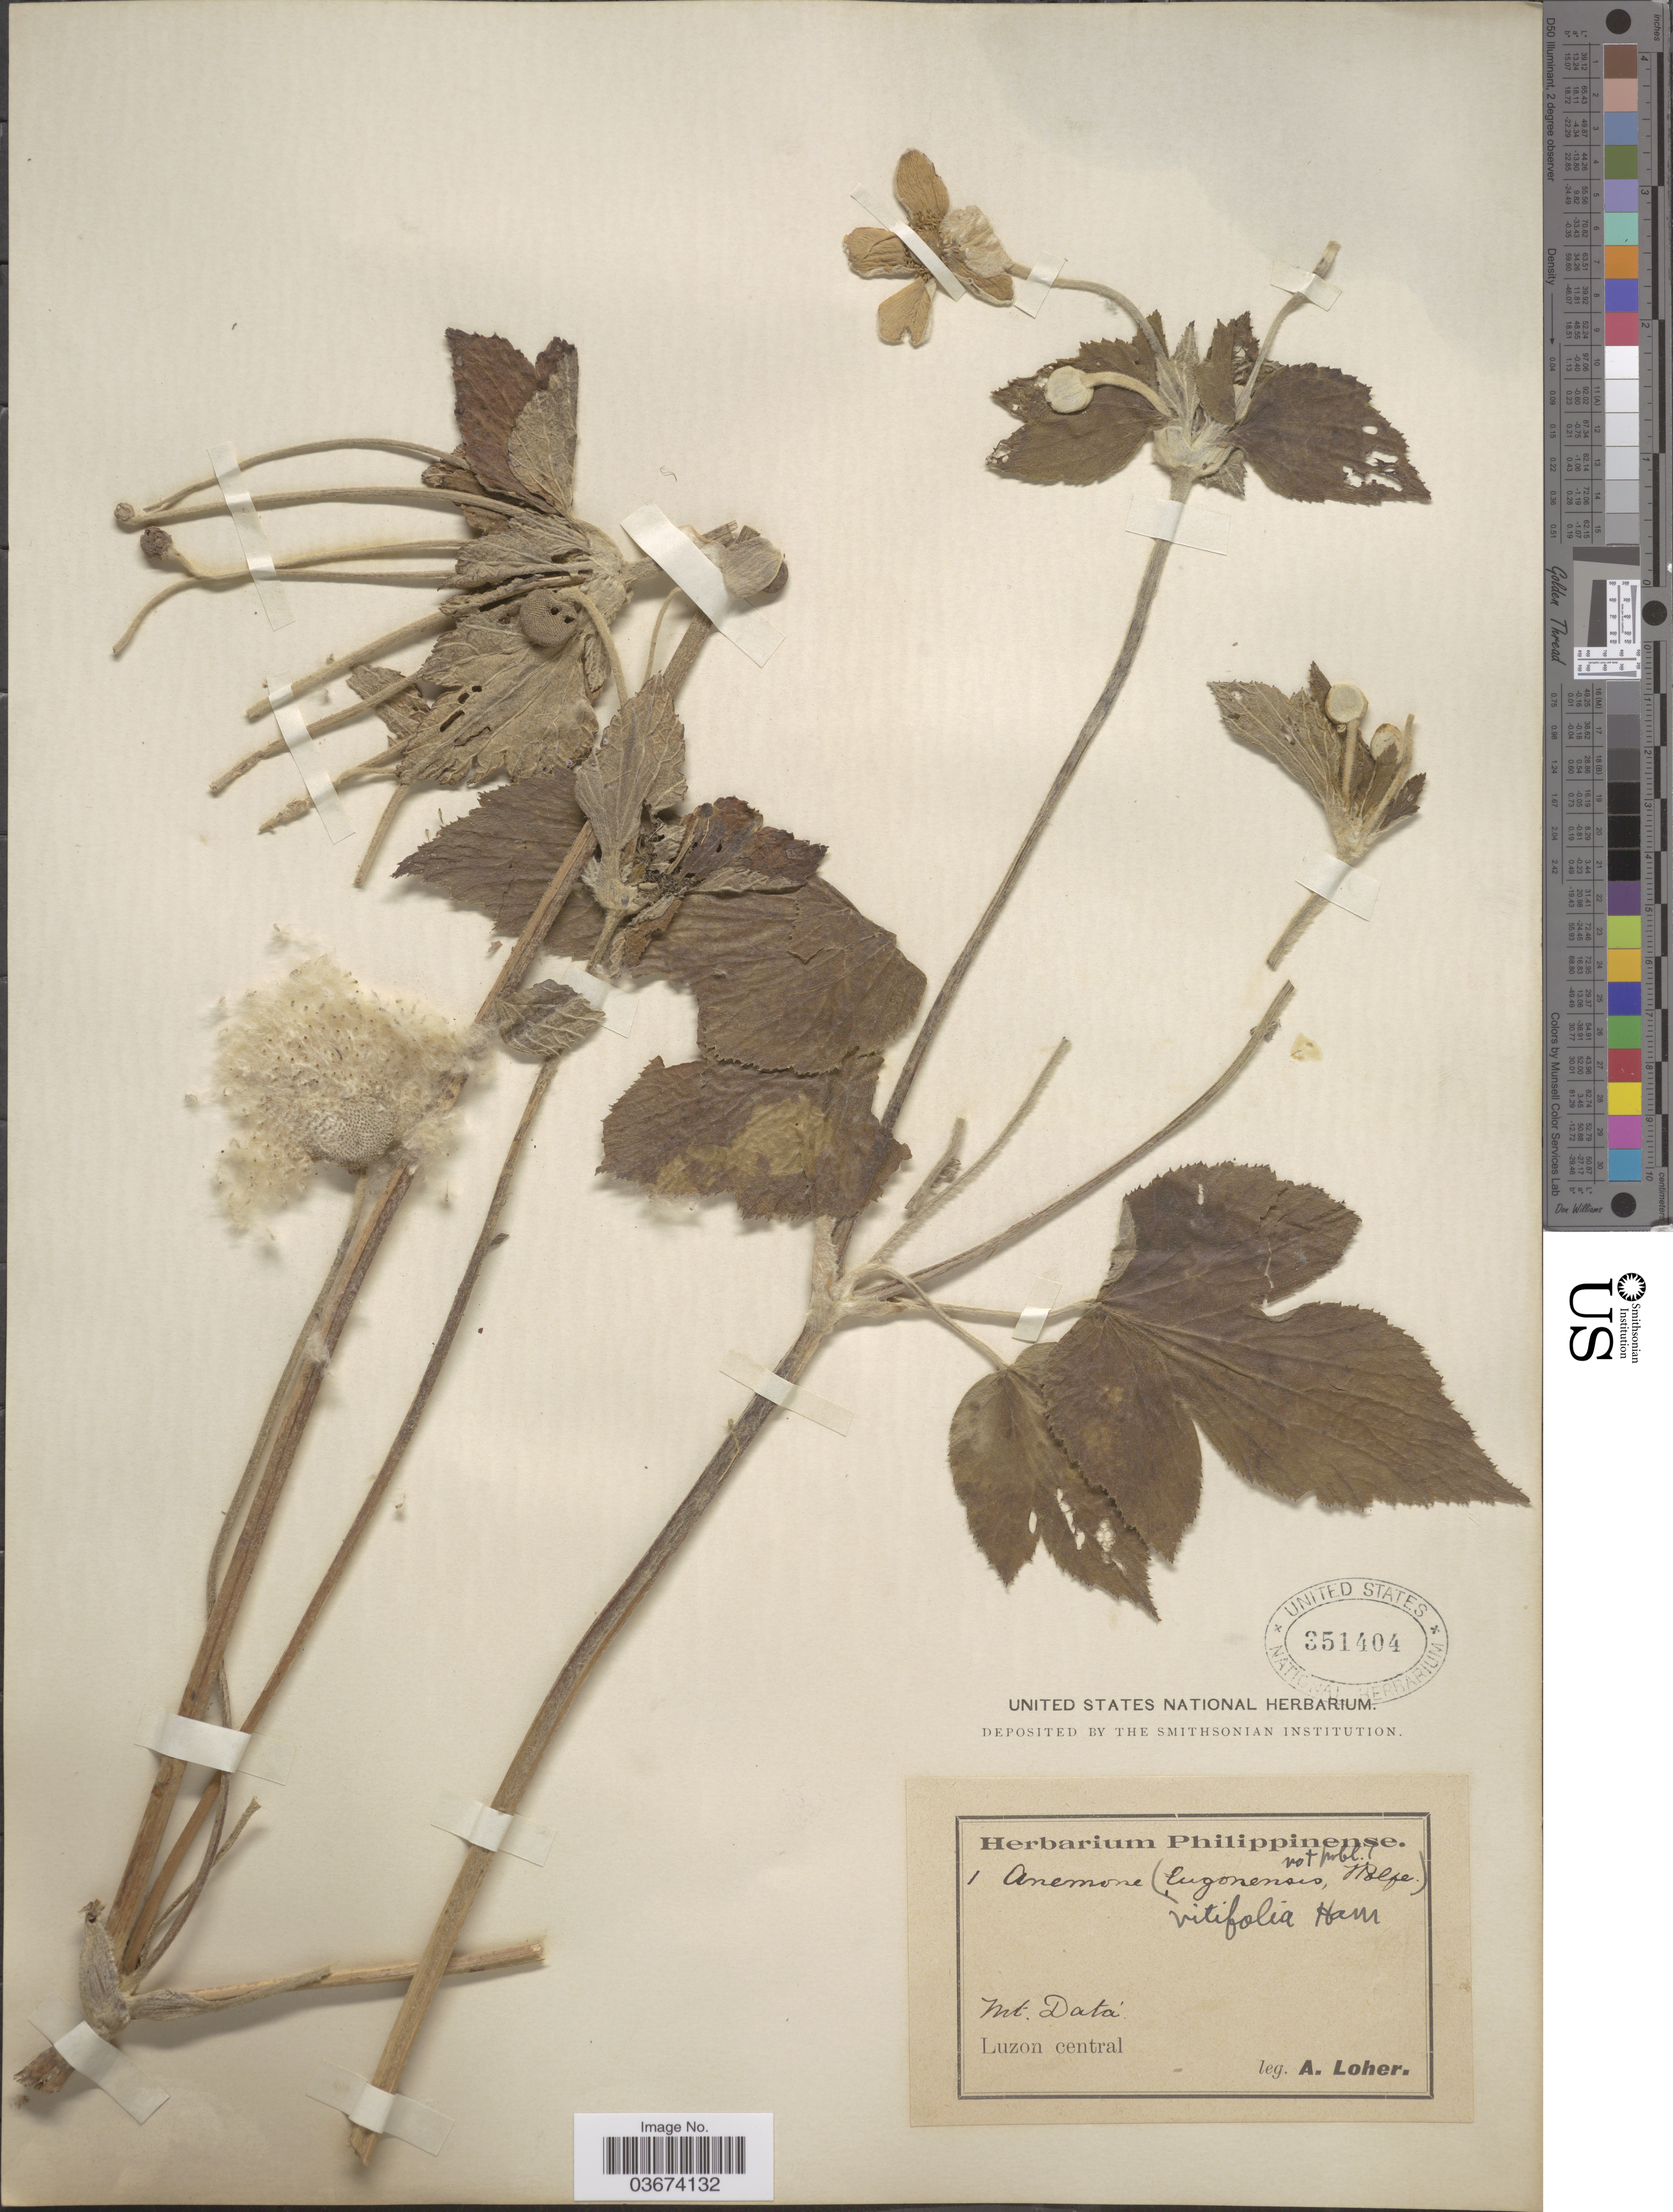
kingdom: Plantae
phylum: Tracheophyta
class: Magnoliopsida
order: Ranunculales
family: Ranunculaceae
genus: Anemone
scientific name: Anemone vitifolia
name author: Buch.-Ham. ex DC.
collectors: A. Loher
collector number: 1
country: Philippines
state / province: Central Luzon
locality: Mt. Datà. Luzon Central.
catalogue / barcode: US 351404